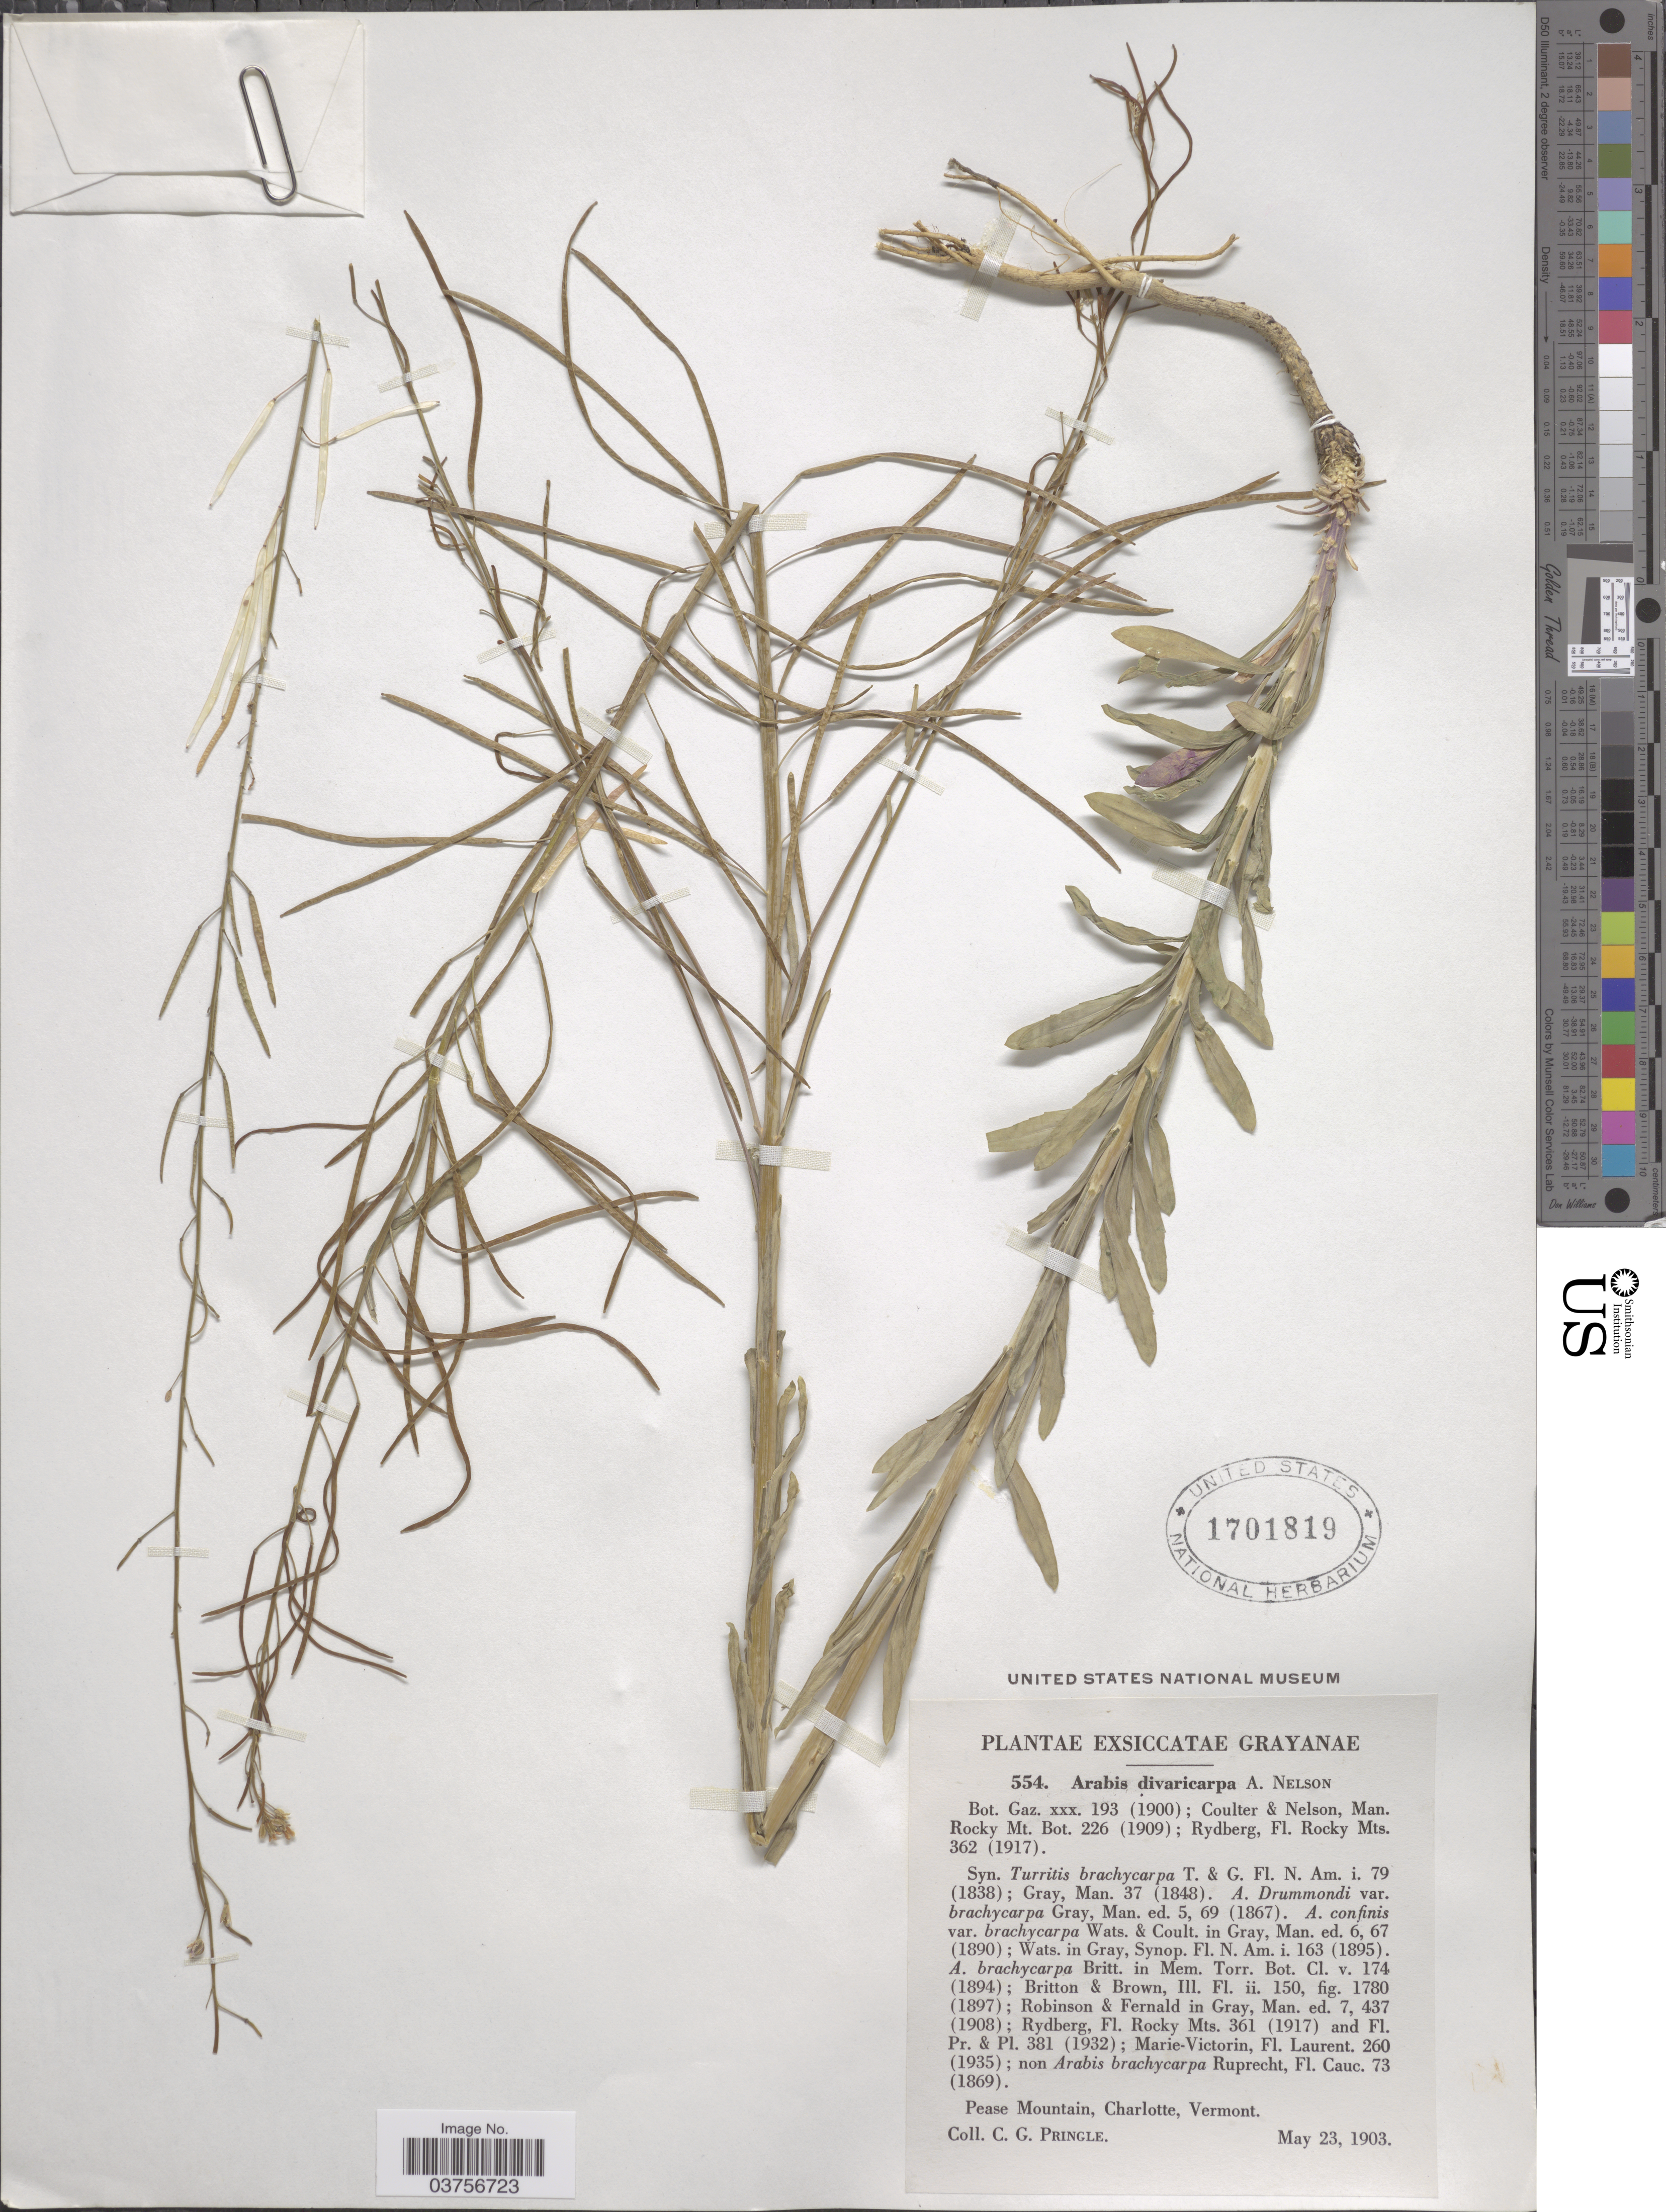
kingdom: Plantae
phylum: Tracheophyta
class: Magnoliopsida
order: Brassicales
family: Brassicaceae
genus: Arabis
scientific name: Arabis divaricarpa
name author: A. Nelson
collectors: C. G. Pringle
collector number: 554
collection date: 1903-05-23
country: United States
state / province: Vermont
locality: Pease Mountain, Charlotte.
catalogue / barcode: US 1701819